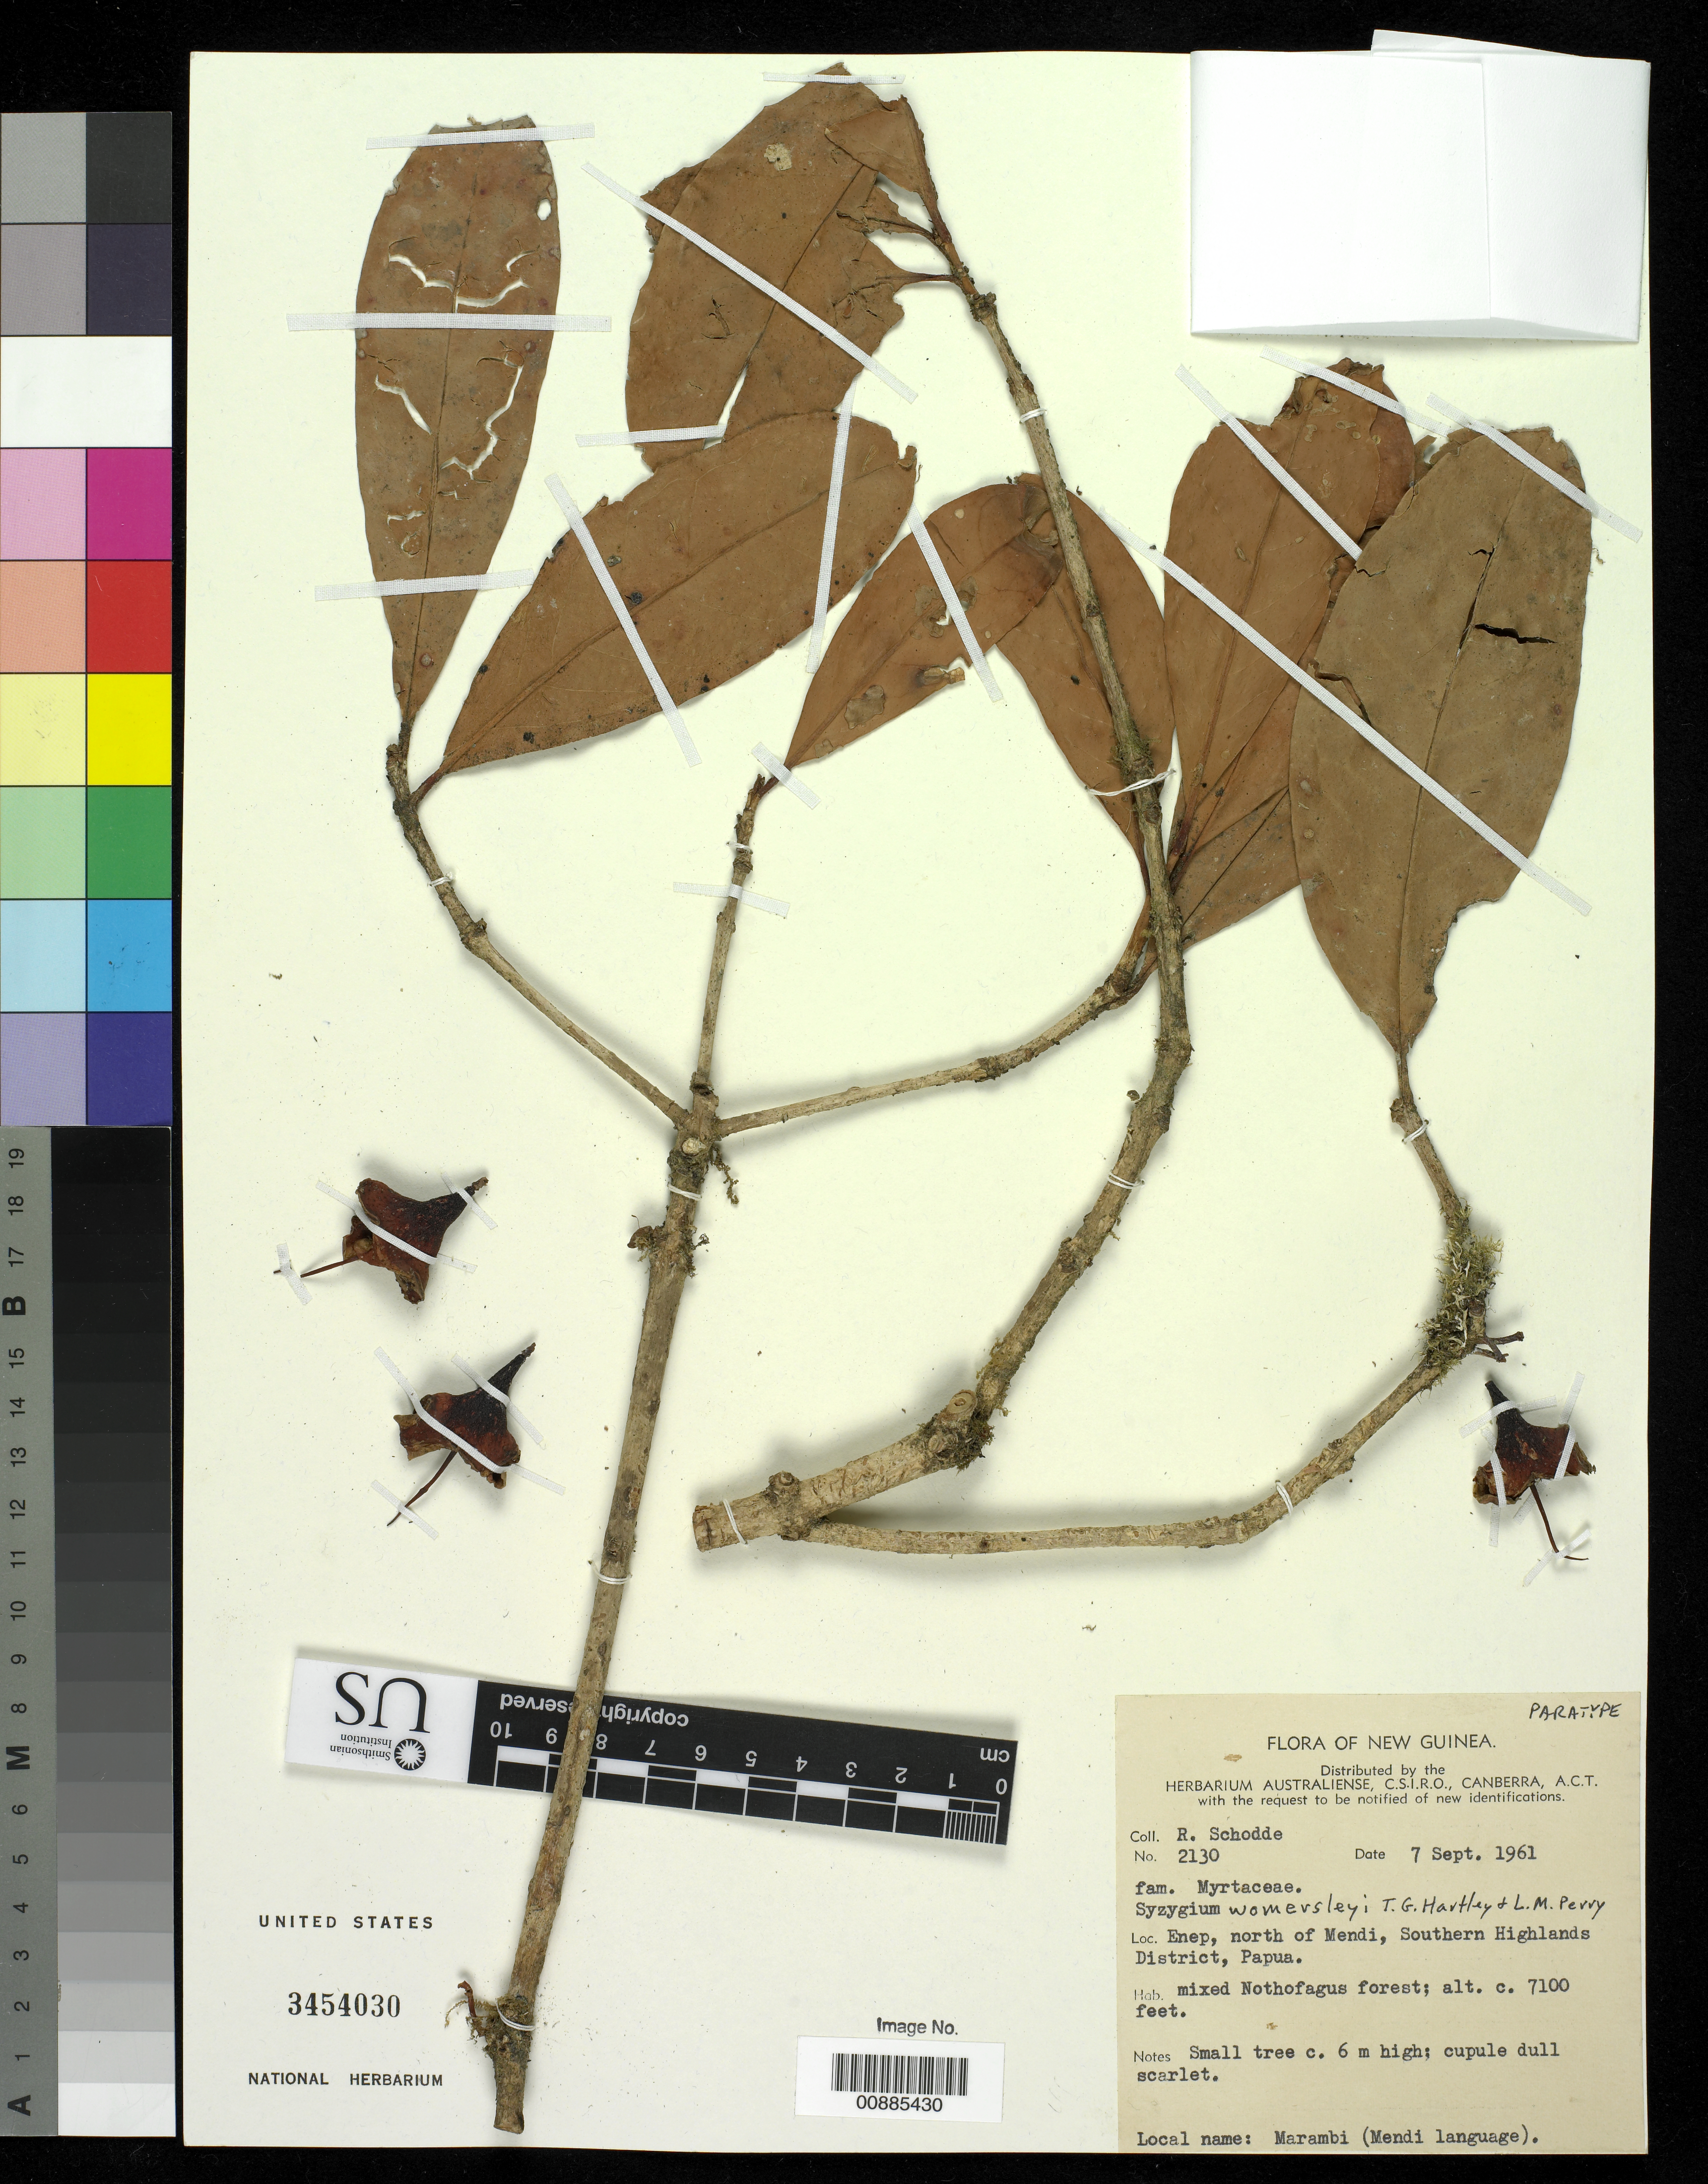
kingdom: Plantae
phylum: Tracheophyta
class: Magnoliopsida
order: Myrtales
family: Myrtaceae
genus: Syzygium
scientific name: Syzygium womersleyi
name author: T.G. Hartley & L.M. Perry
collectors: R. Schodde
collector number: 2130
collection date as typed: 07 Sep 1961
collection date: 1961-09-07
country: Papua New Guinea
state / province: Southern Highlands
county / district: Mendi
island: New Guinea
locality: Enep, north of Mendi, Southern Highlands District, Papua.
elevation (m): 2164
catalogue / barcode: US 3454030